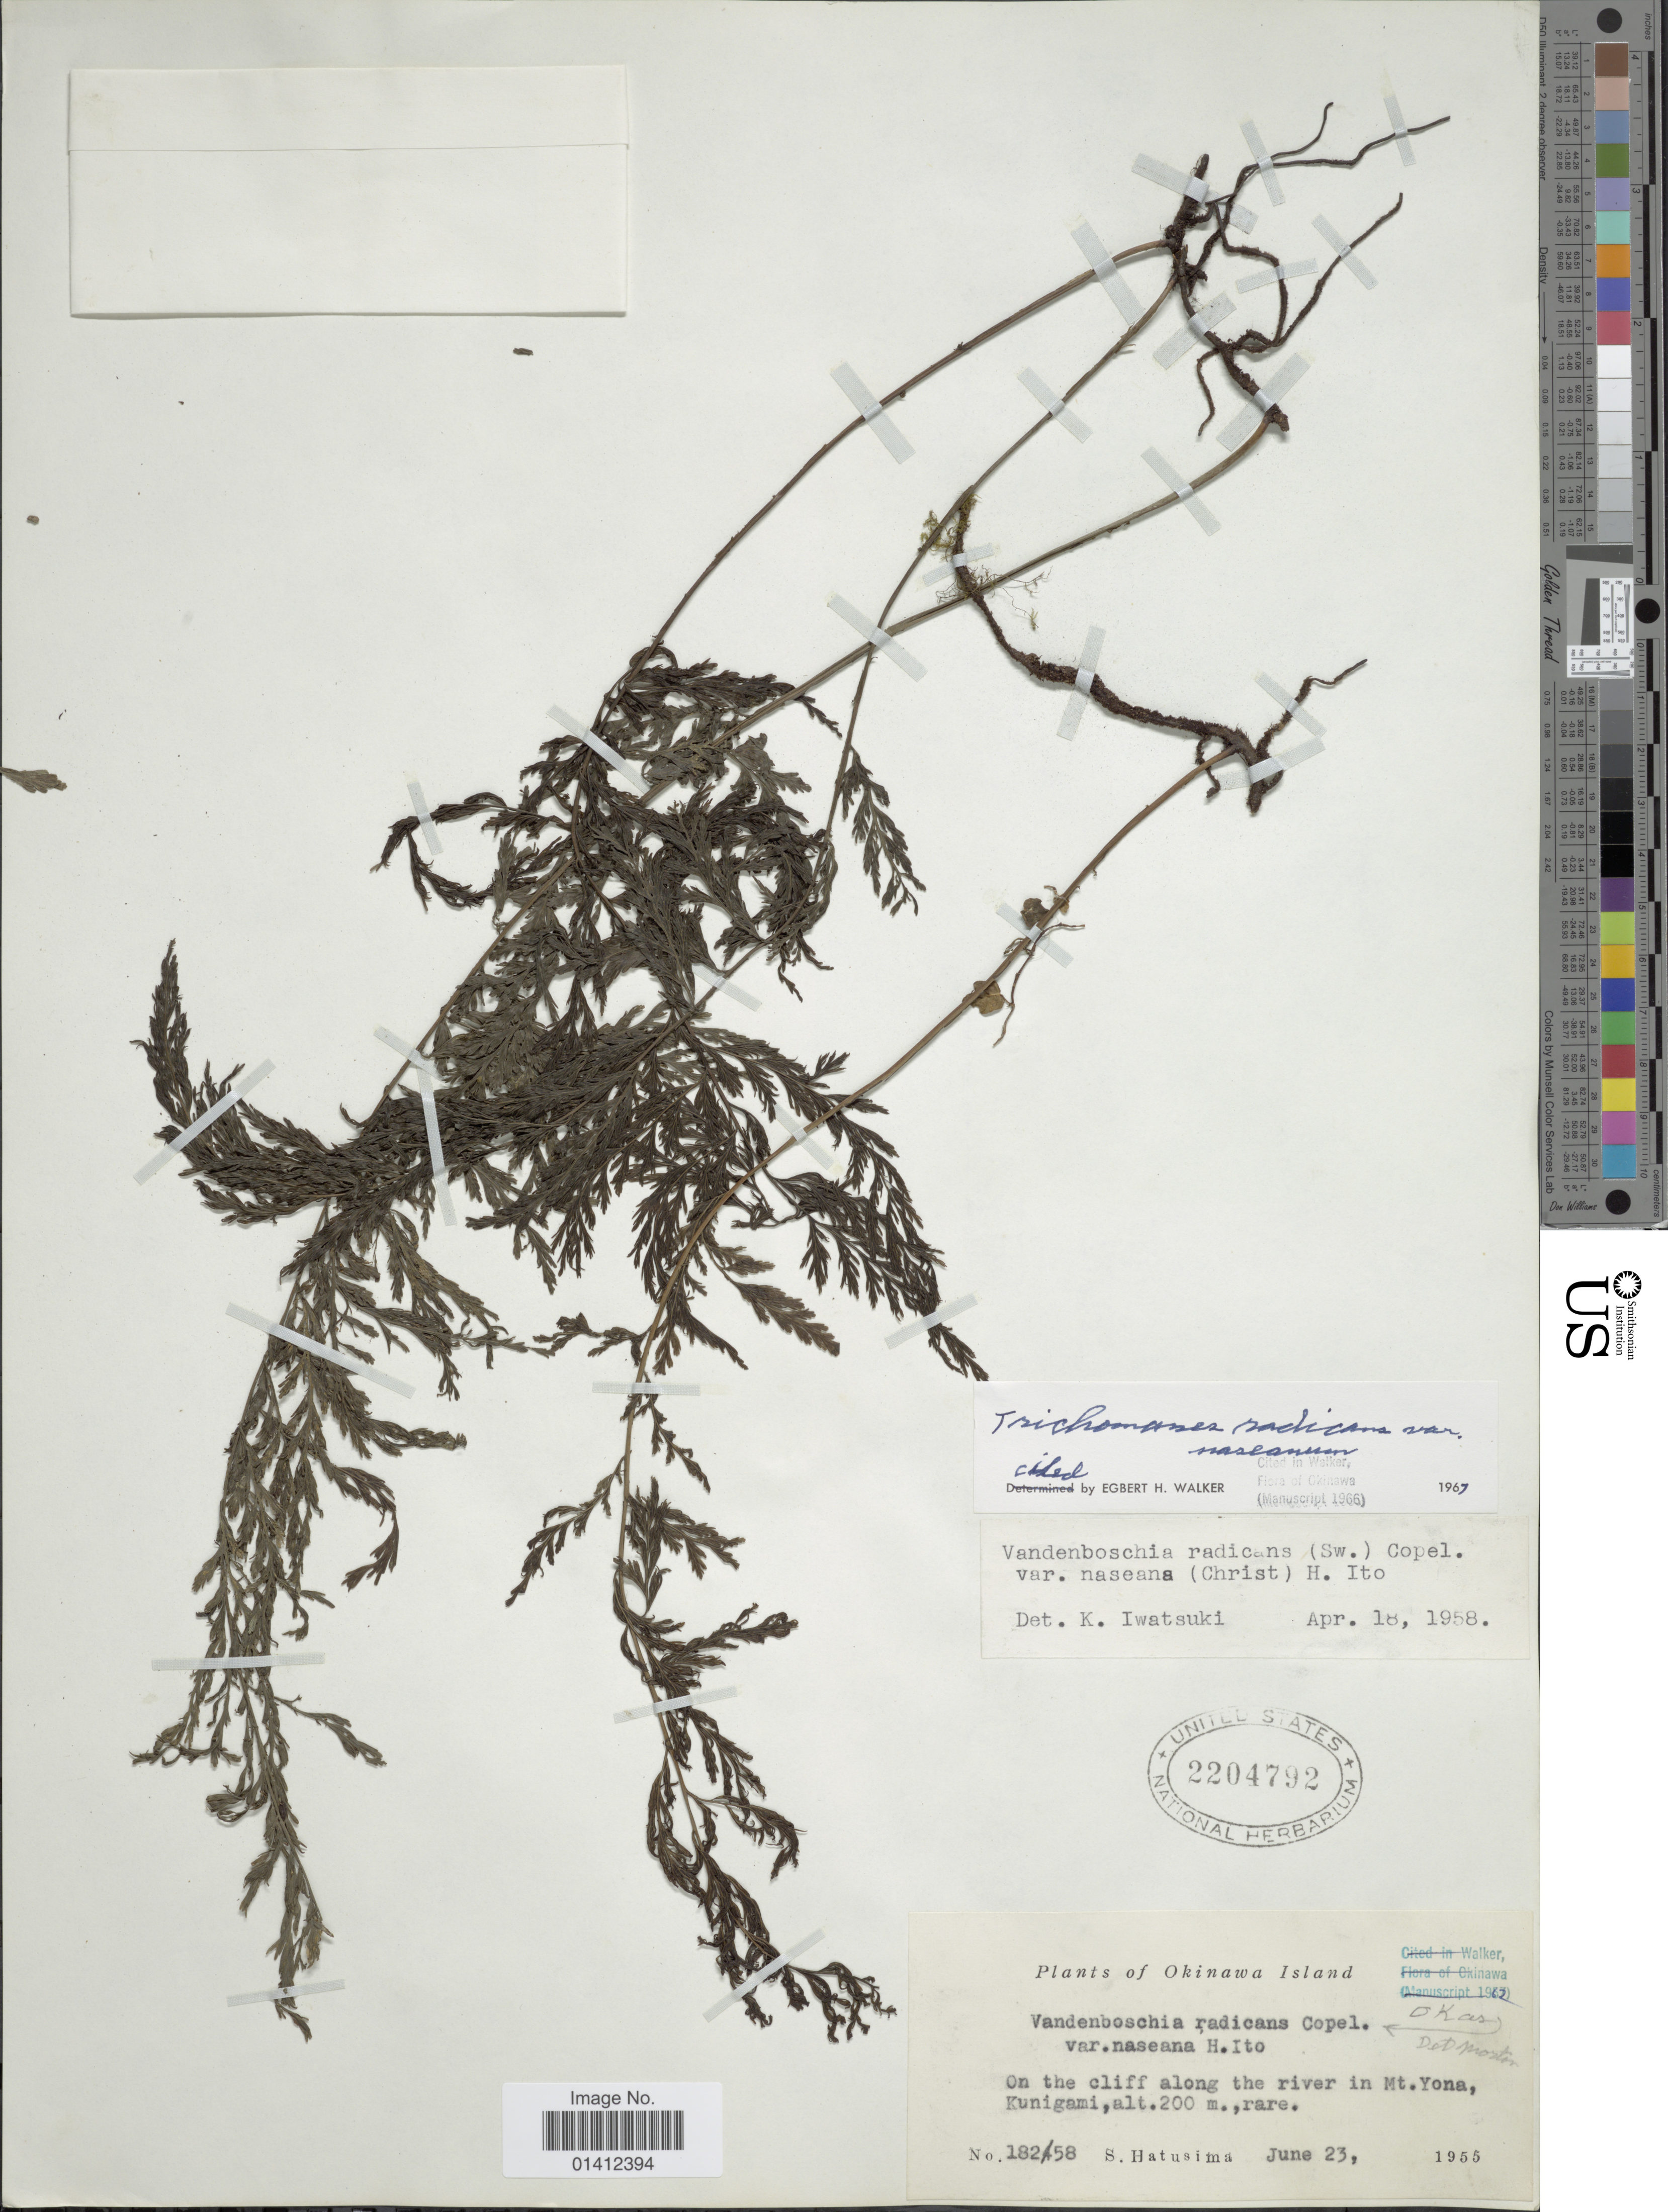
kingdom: Plantae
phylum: Tracheophyta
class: Polypodiopsida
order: Hymenophyllales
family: Hymenophyllaceae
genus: Vandenboschia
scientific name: Vandenboschia radicans var. naseana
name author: (Christ) H. Itô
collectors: S. Hatusima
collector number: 18258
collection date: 1955-06-23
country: Japan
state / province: Okinawa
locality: Okinawa Island, On the cliff along the river in Mt Yona, Kunigami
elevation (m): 200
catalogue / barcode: US 2204792